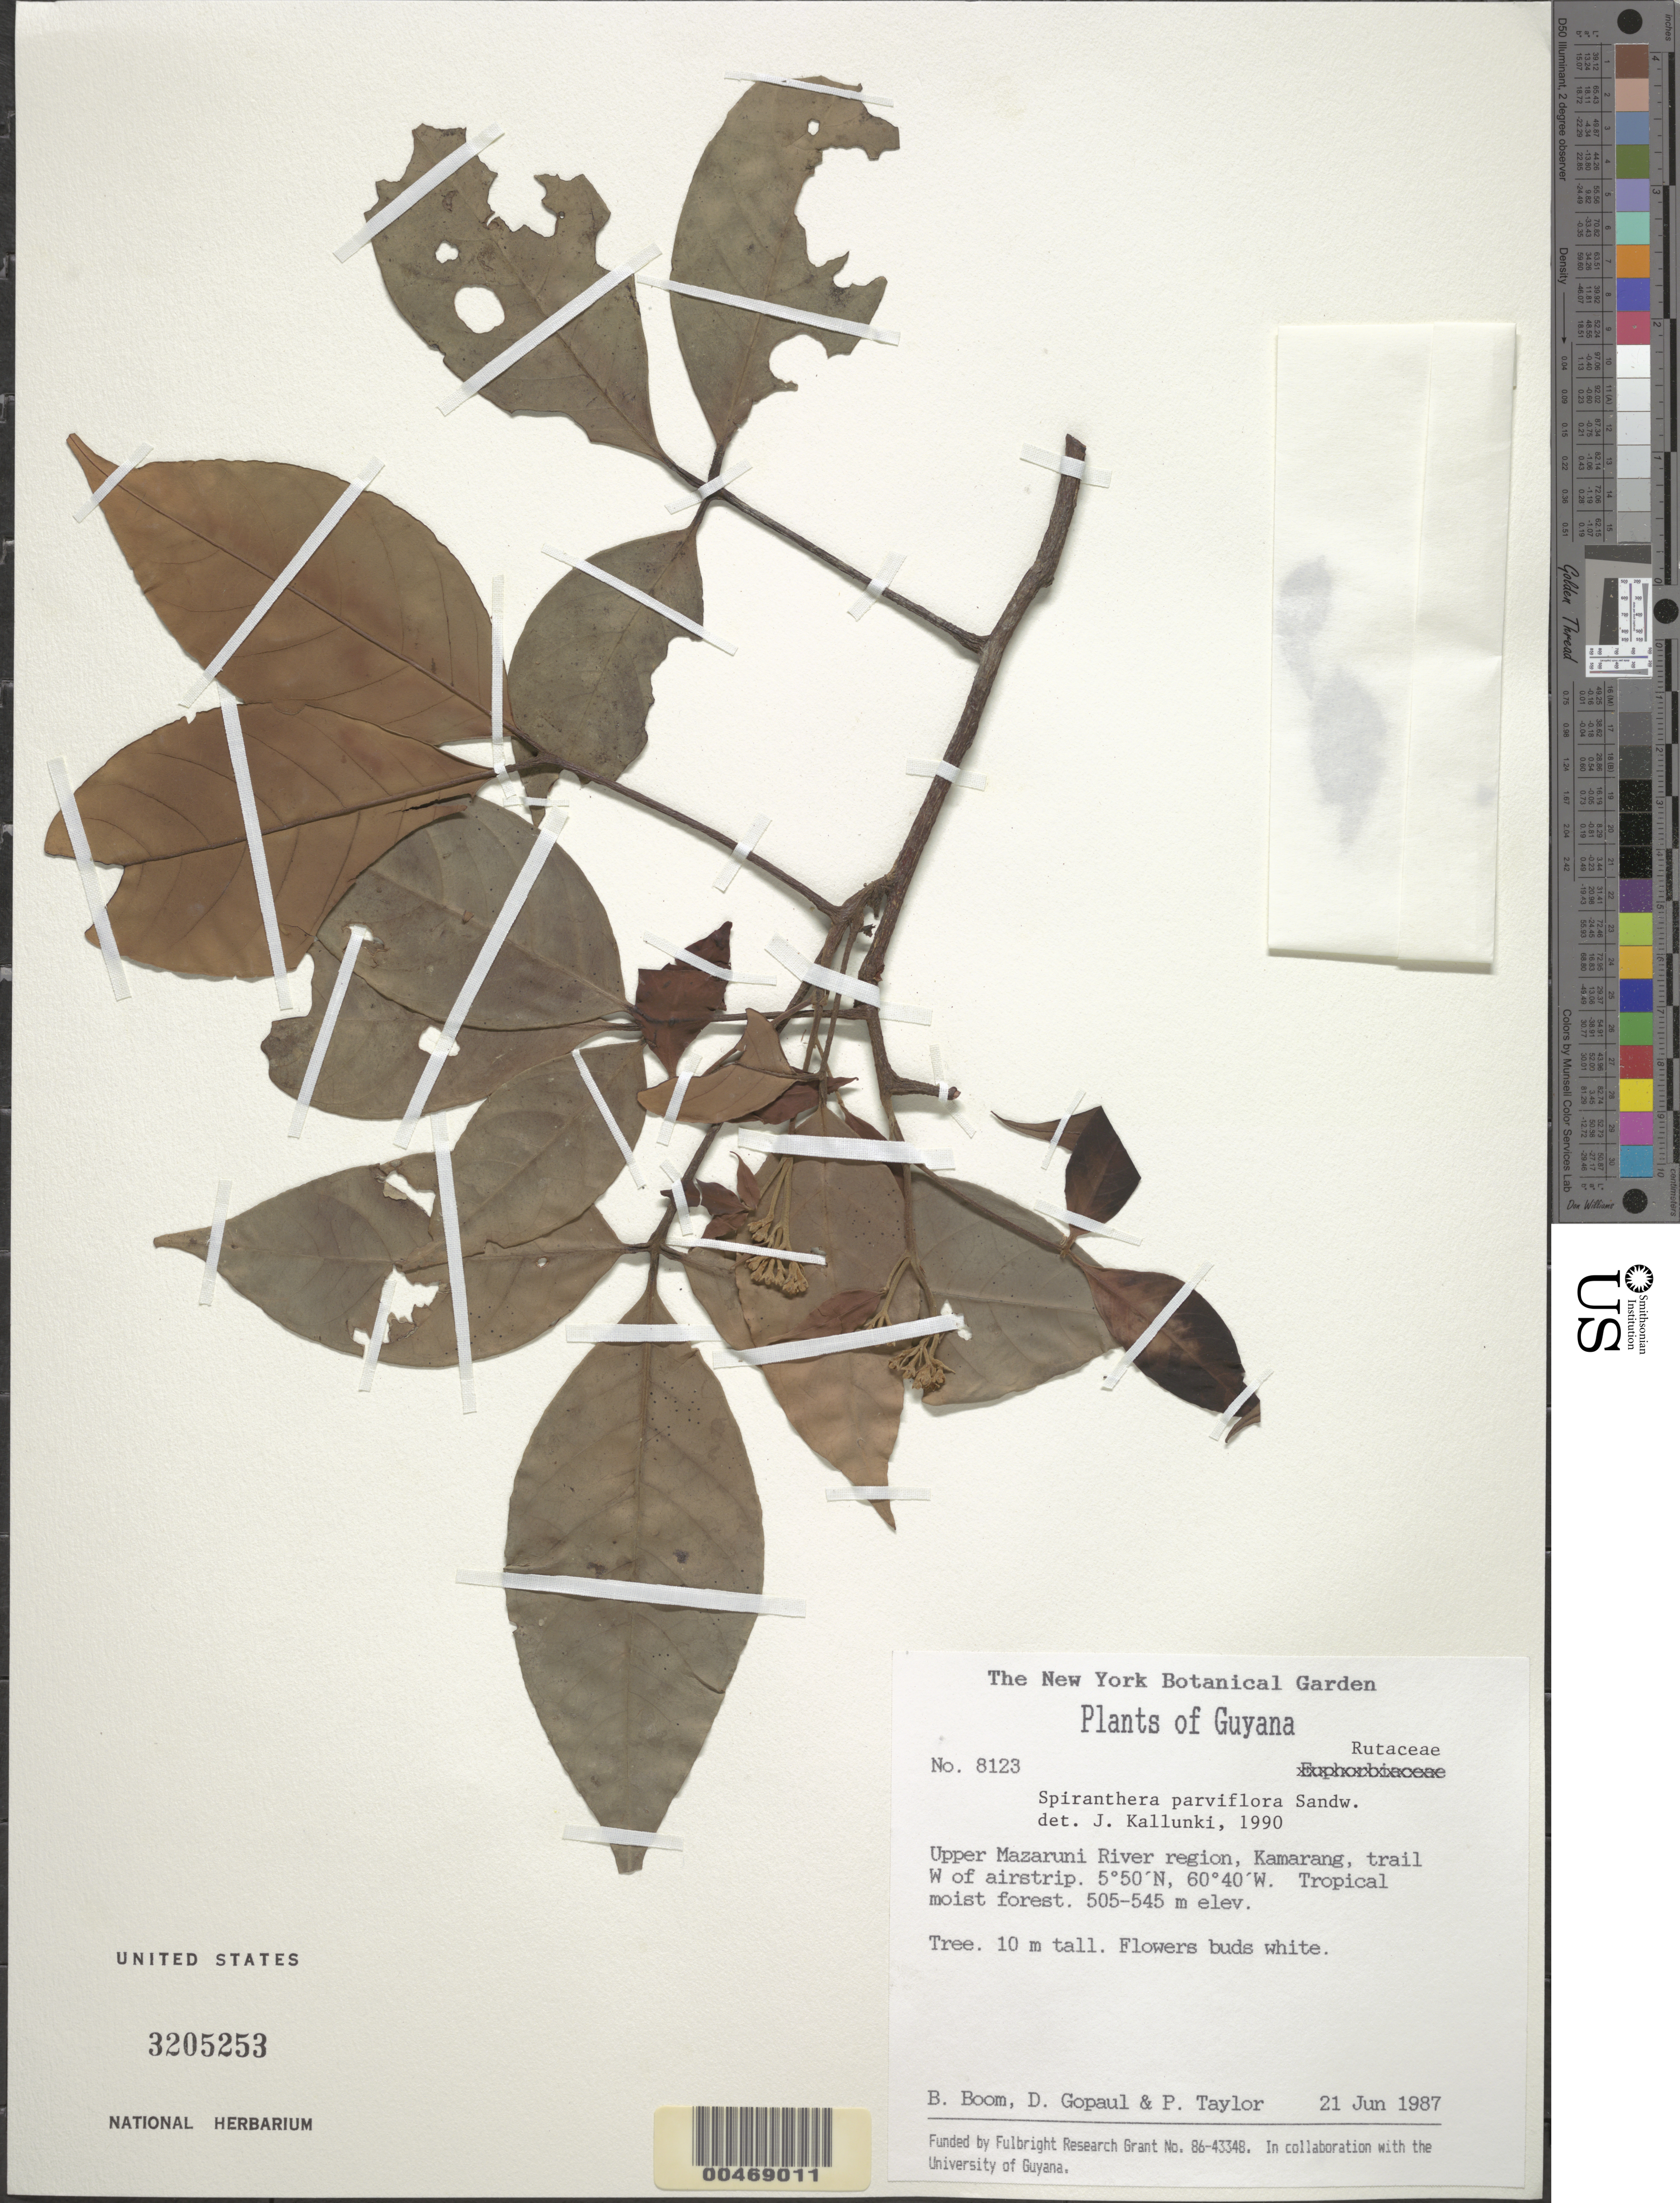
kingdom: Plantae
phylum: Tracheophyta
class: Magnoliopsida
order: Sapindales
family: Rutaceae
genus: Spiranthera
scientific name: Spiranthera parviflora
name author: Sandwith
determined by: Kallunki, Jacquelyn A.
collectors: B. M. Boom, D. Gopaul & P. Taylor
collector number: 8123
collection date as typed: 21-Jun-87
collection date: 1987-06-21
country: Guyana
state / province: Cuyuni-Mazaruni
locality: Kamarang, upper Mazaruni R.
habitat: Tropical moist forest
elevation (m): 505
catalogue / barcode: US 3205253